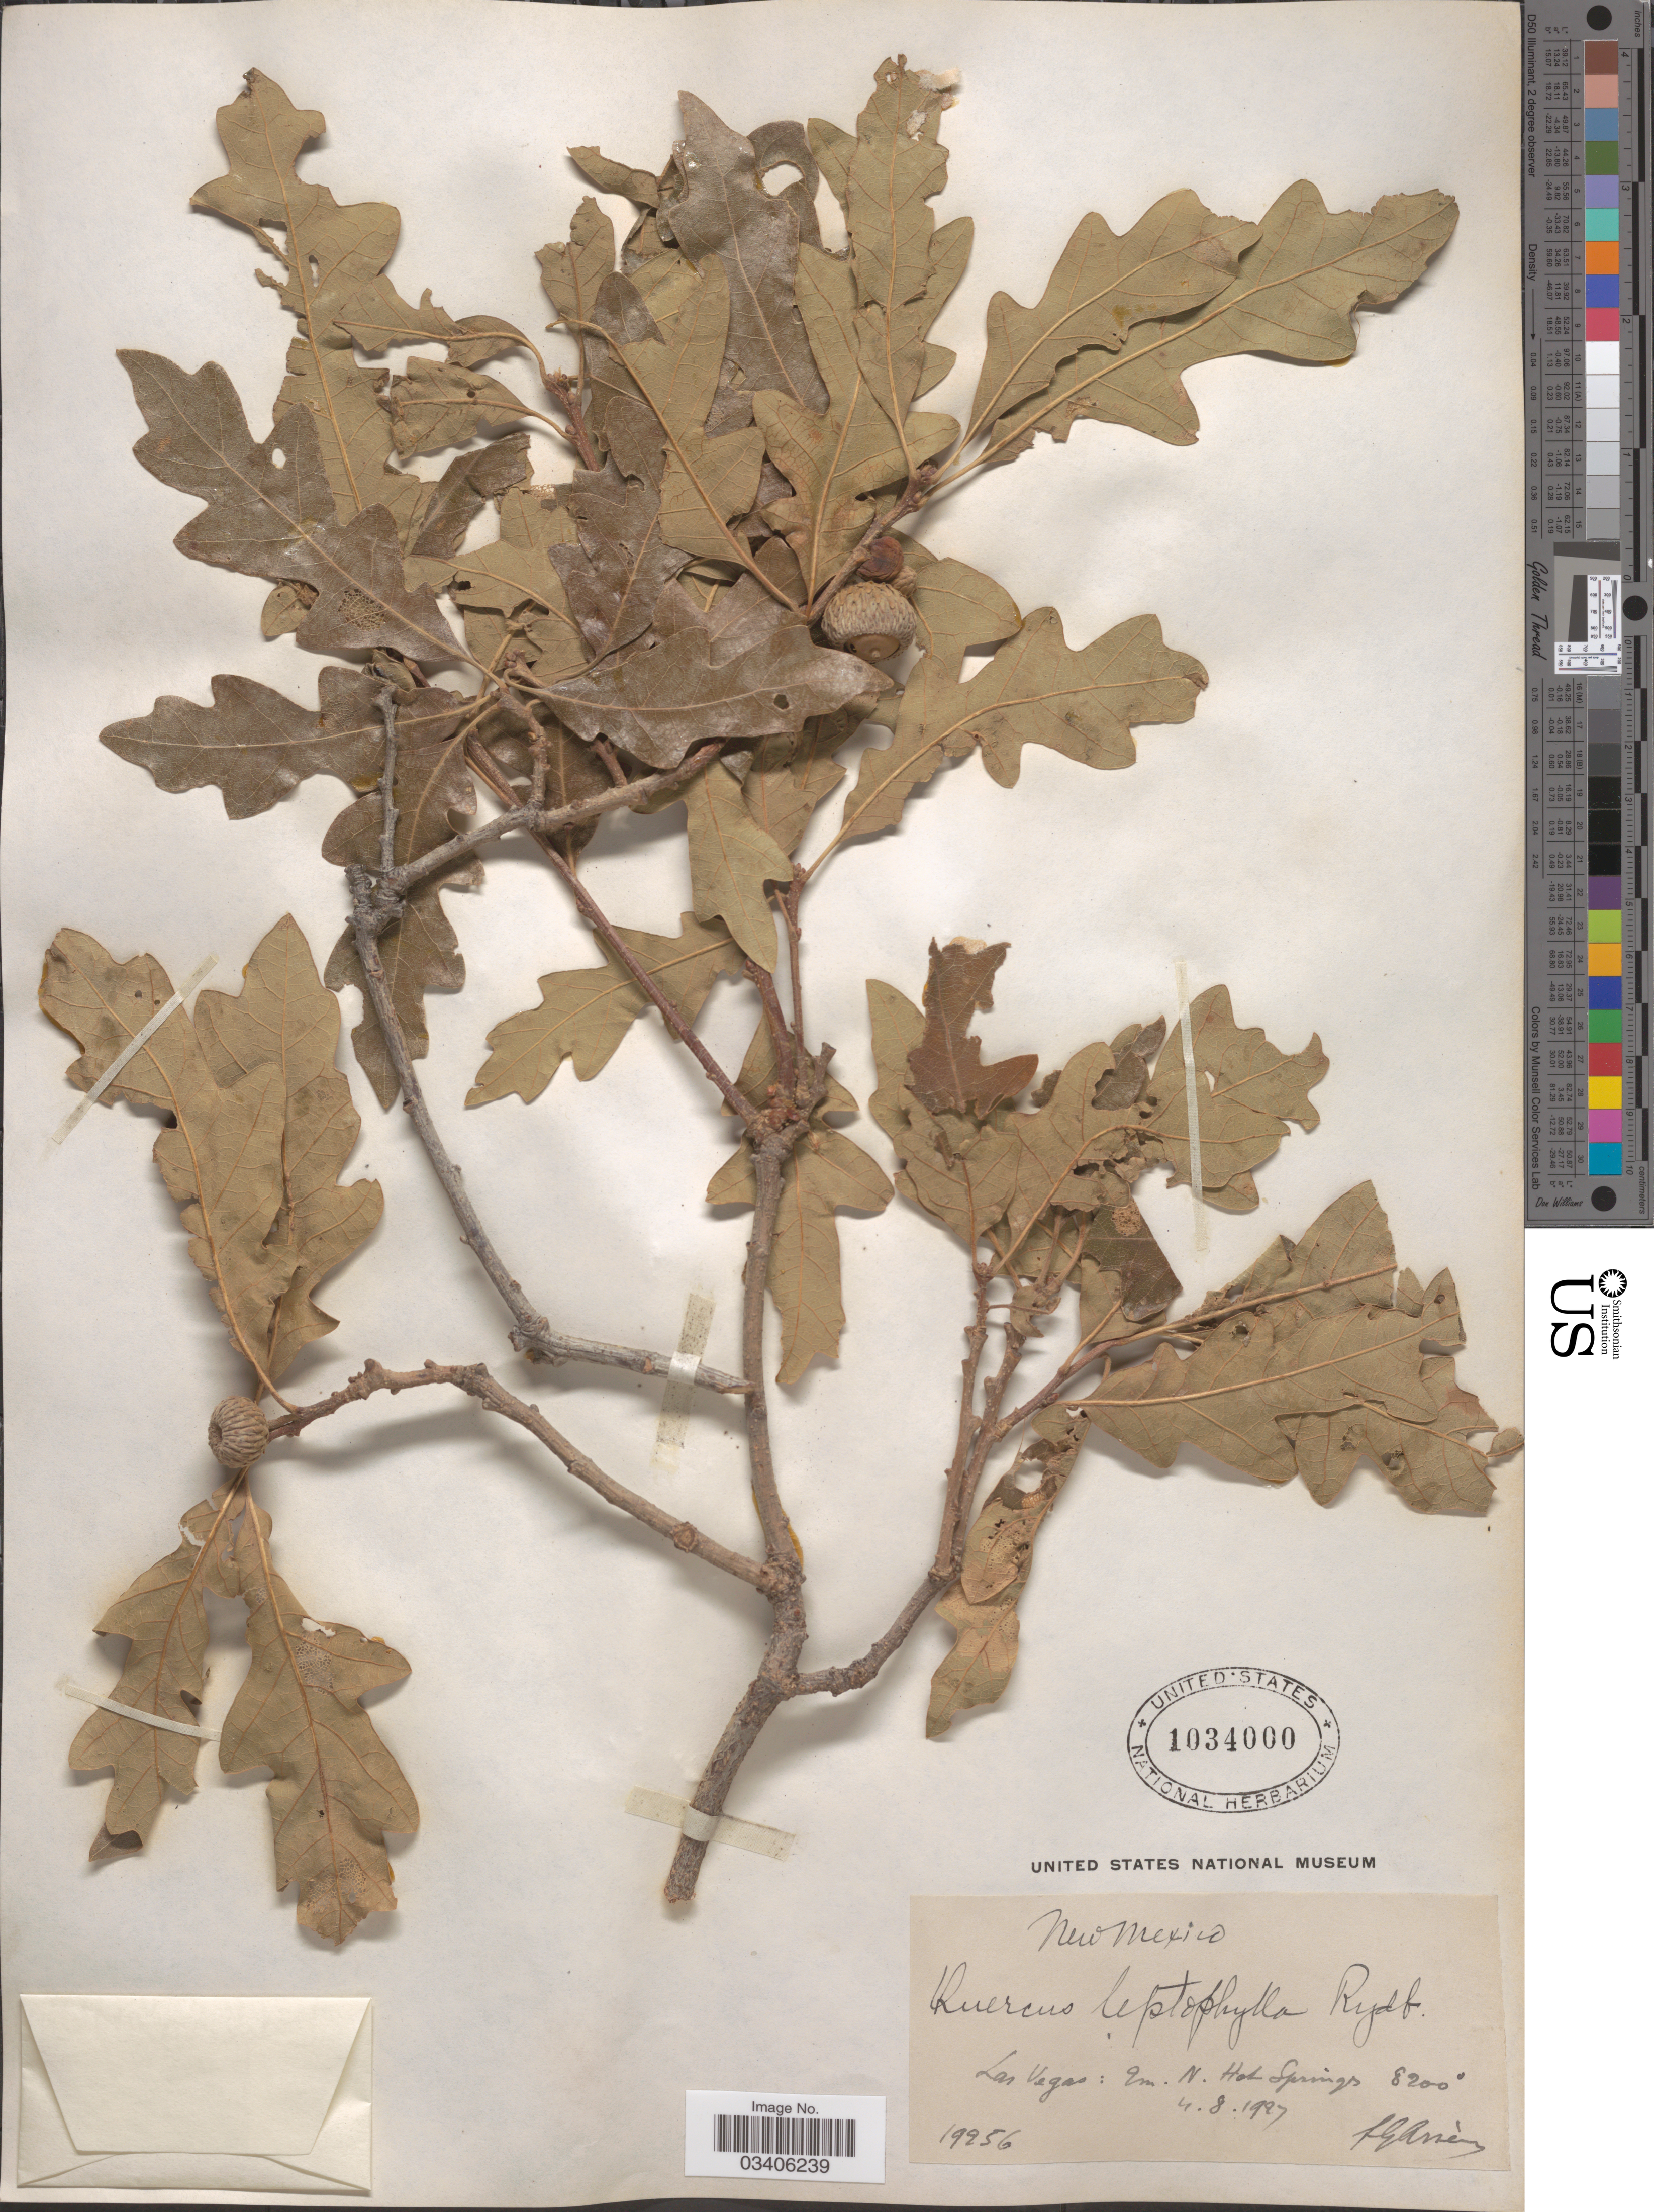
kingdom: Plantae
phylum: Tracheophyta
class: Magnoliopsida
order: Fagales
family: Fagaceae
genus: Quercus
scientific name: Quercus leptophylla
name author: Rydb.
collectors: F. Arsène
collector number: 19256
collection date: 1927-04-08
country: United States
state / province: New Mexico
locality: Las Vegas: 9 m. N. Hot Springs.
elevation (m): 2499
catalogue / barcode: US 1034000